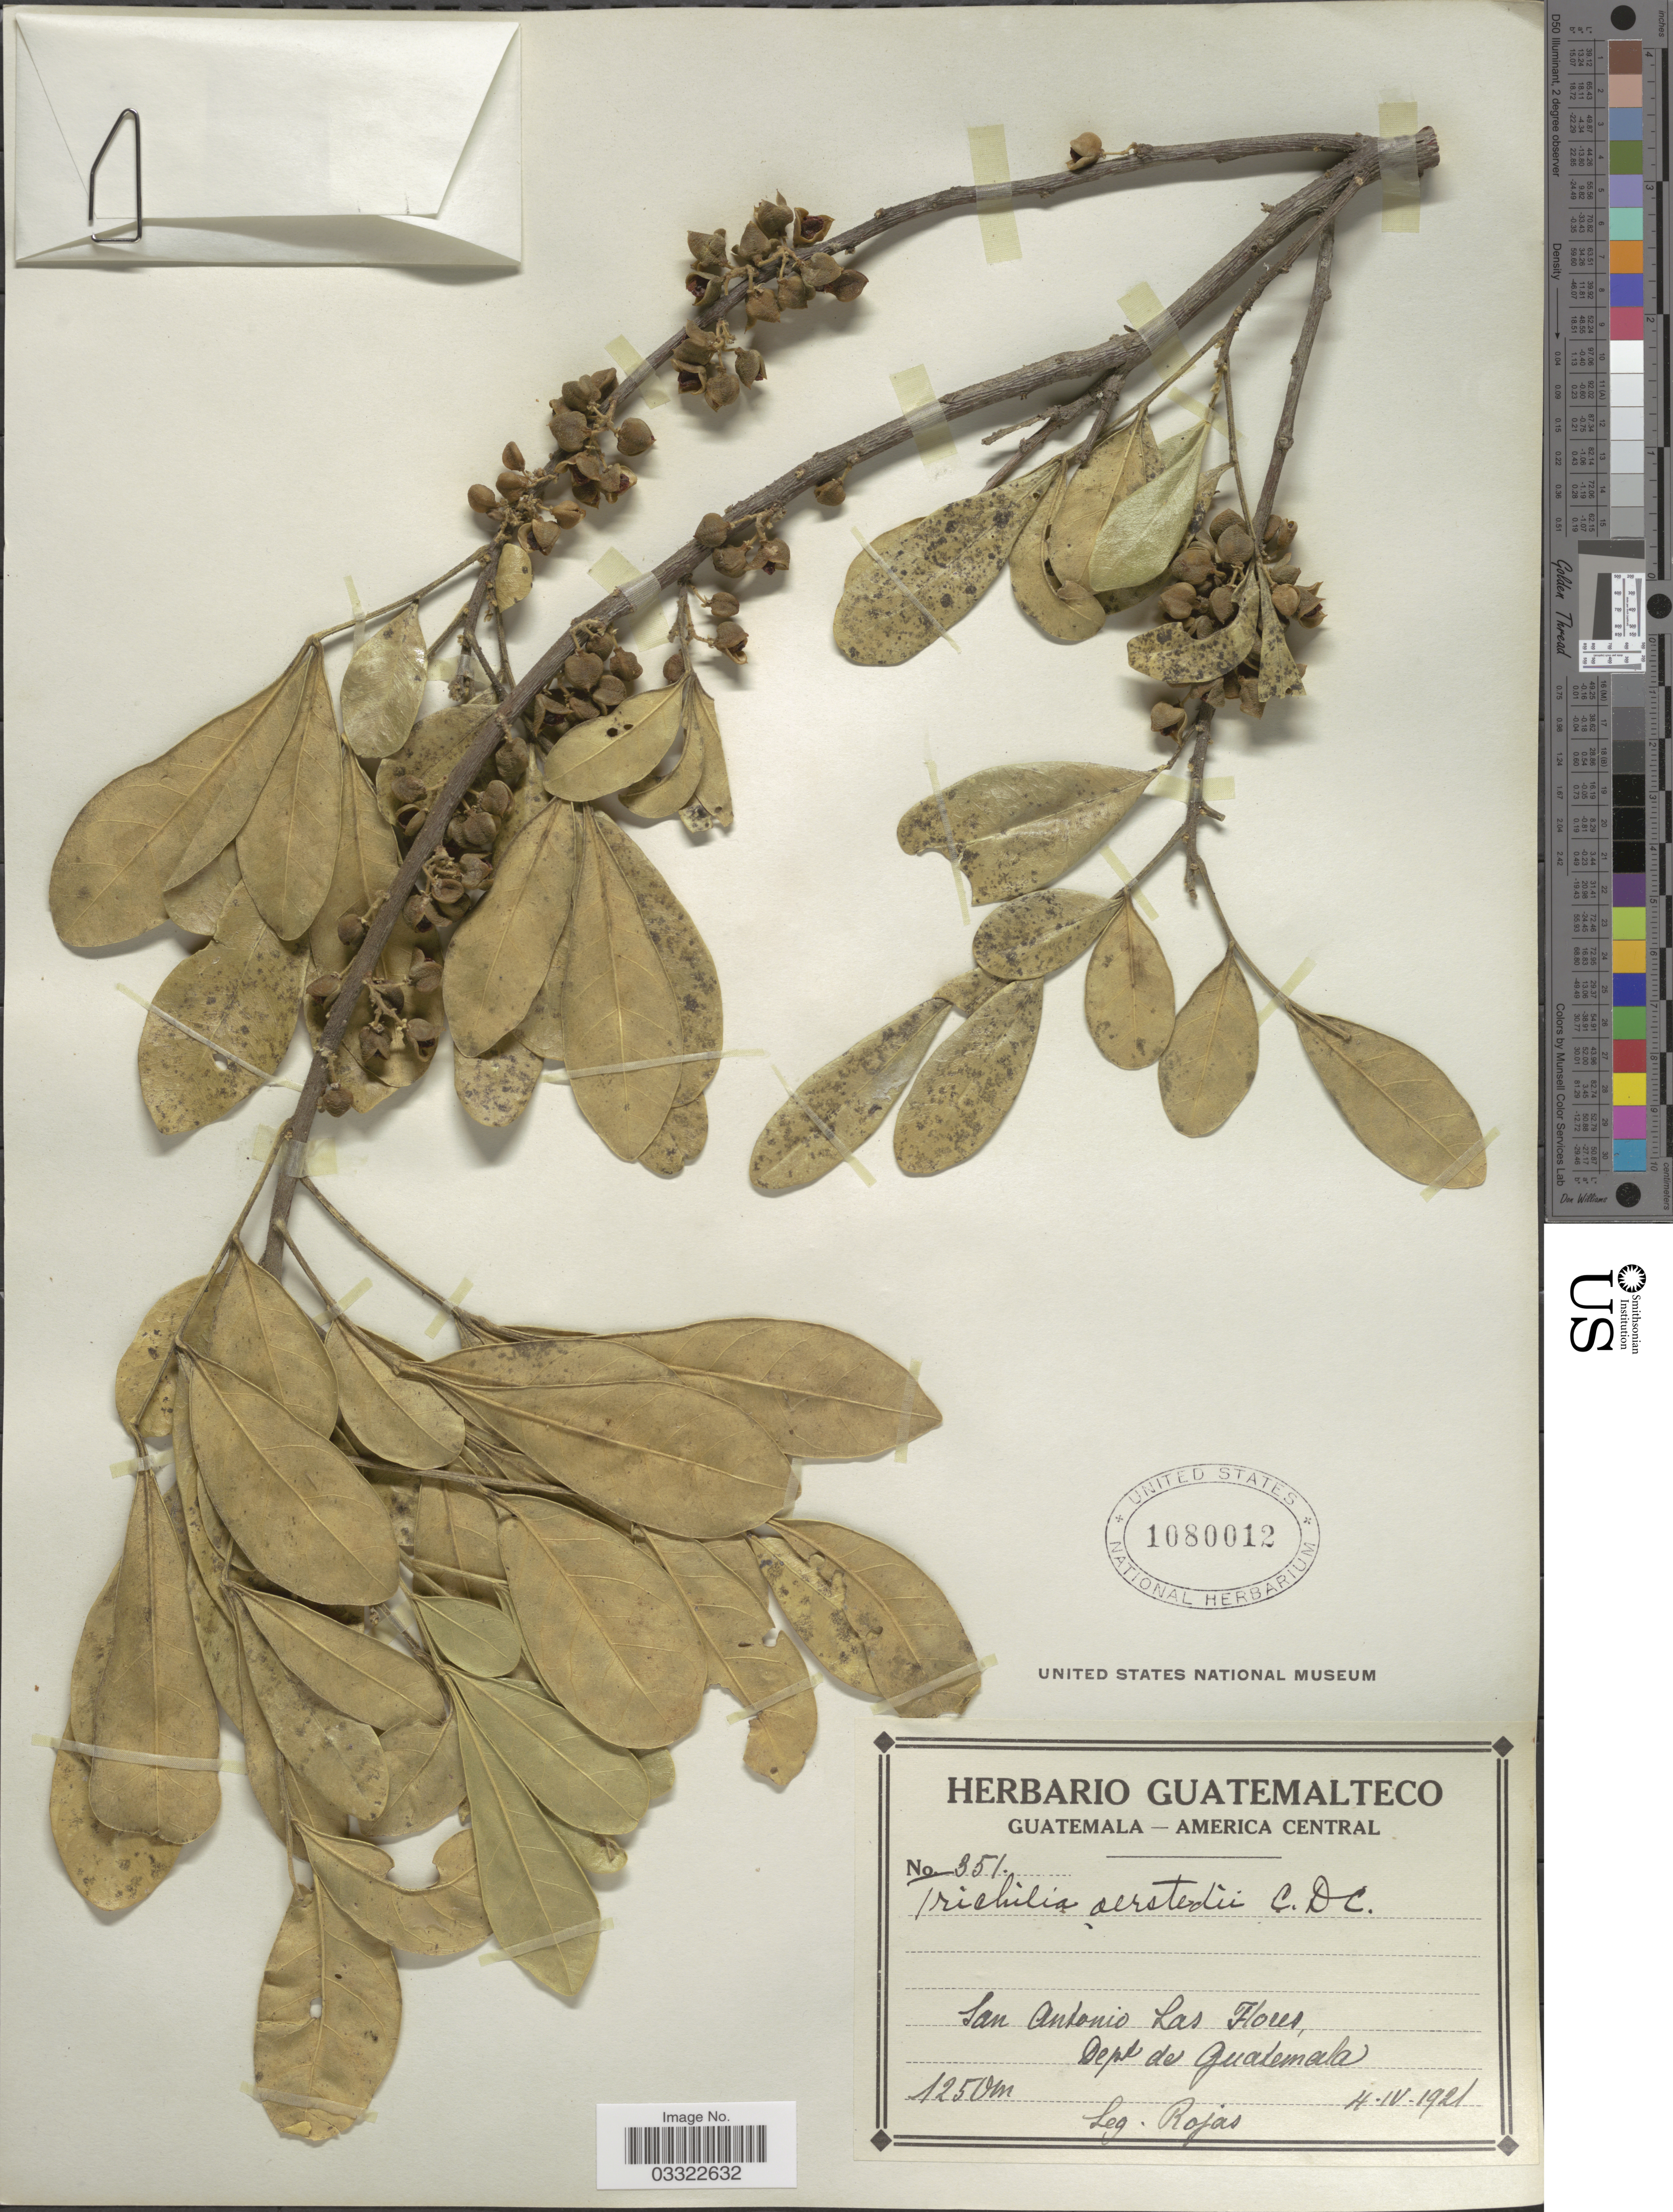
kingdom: Plantae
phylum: Tracheophyta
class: Magnoliopsida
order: Sapindales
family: Meliaceae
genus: Trichilia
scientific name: Trichilia oerstediana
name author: C. DC.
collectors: Rojas, --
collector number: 351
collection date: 1921-04-04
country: Guatemala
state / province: Guatemala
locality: San Antonio Las Flores, Dept de Guatemala.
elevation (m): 1250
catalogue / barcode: US 1080012